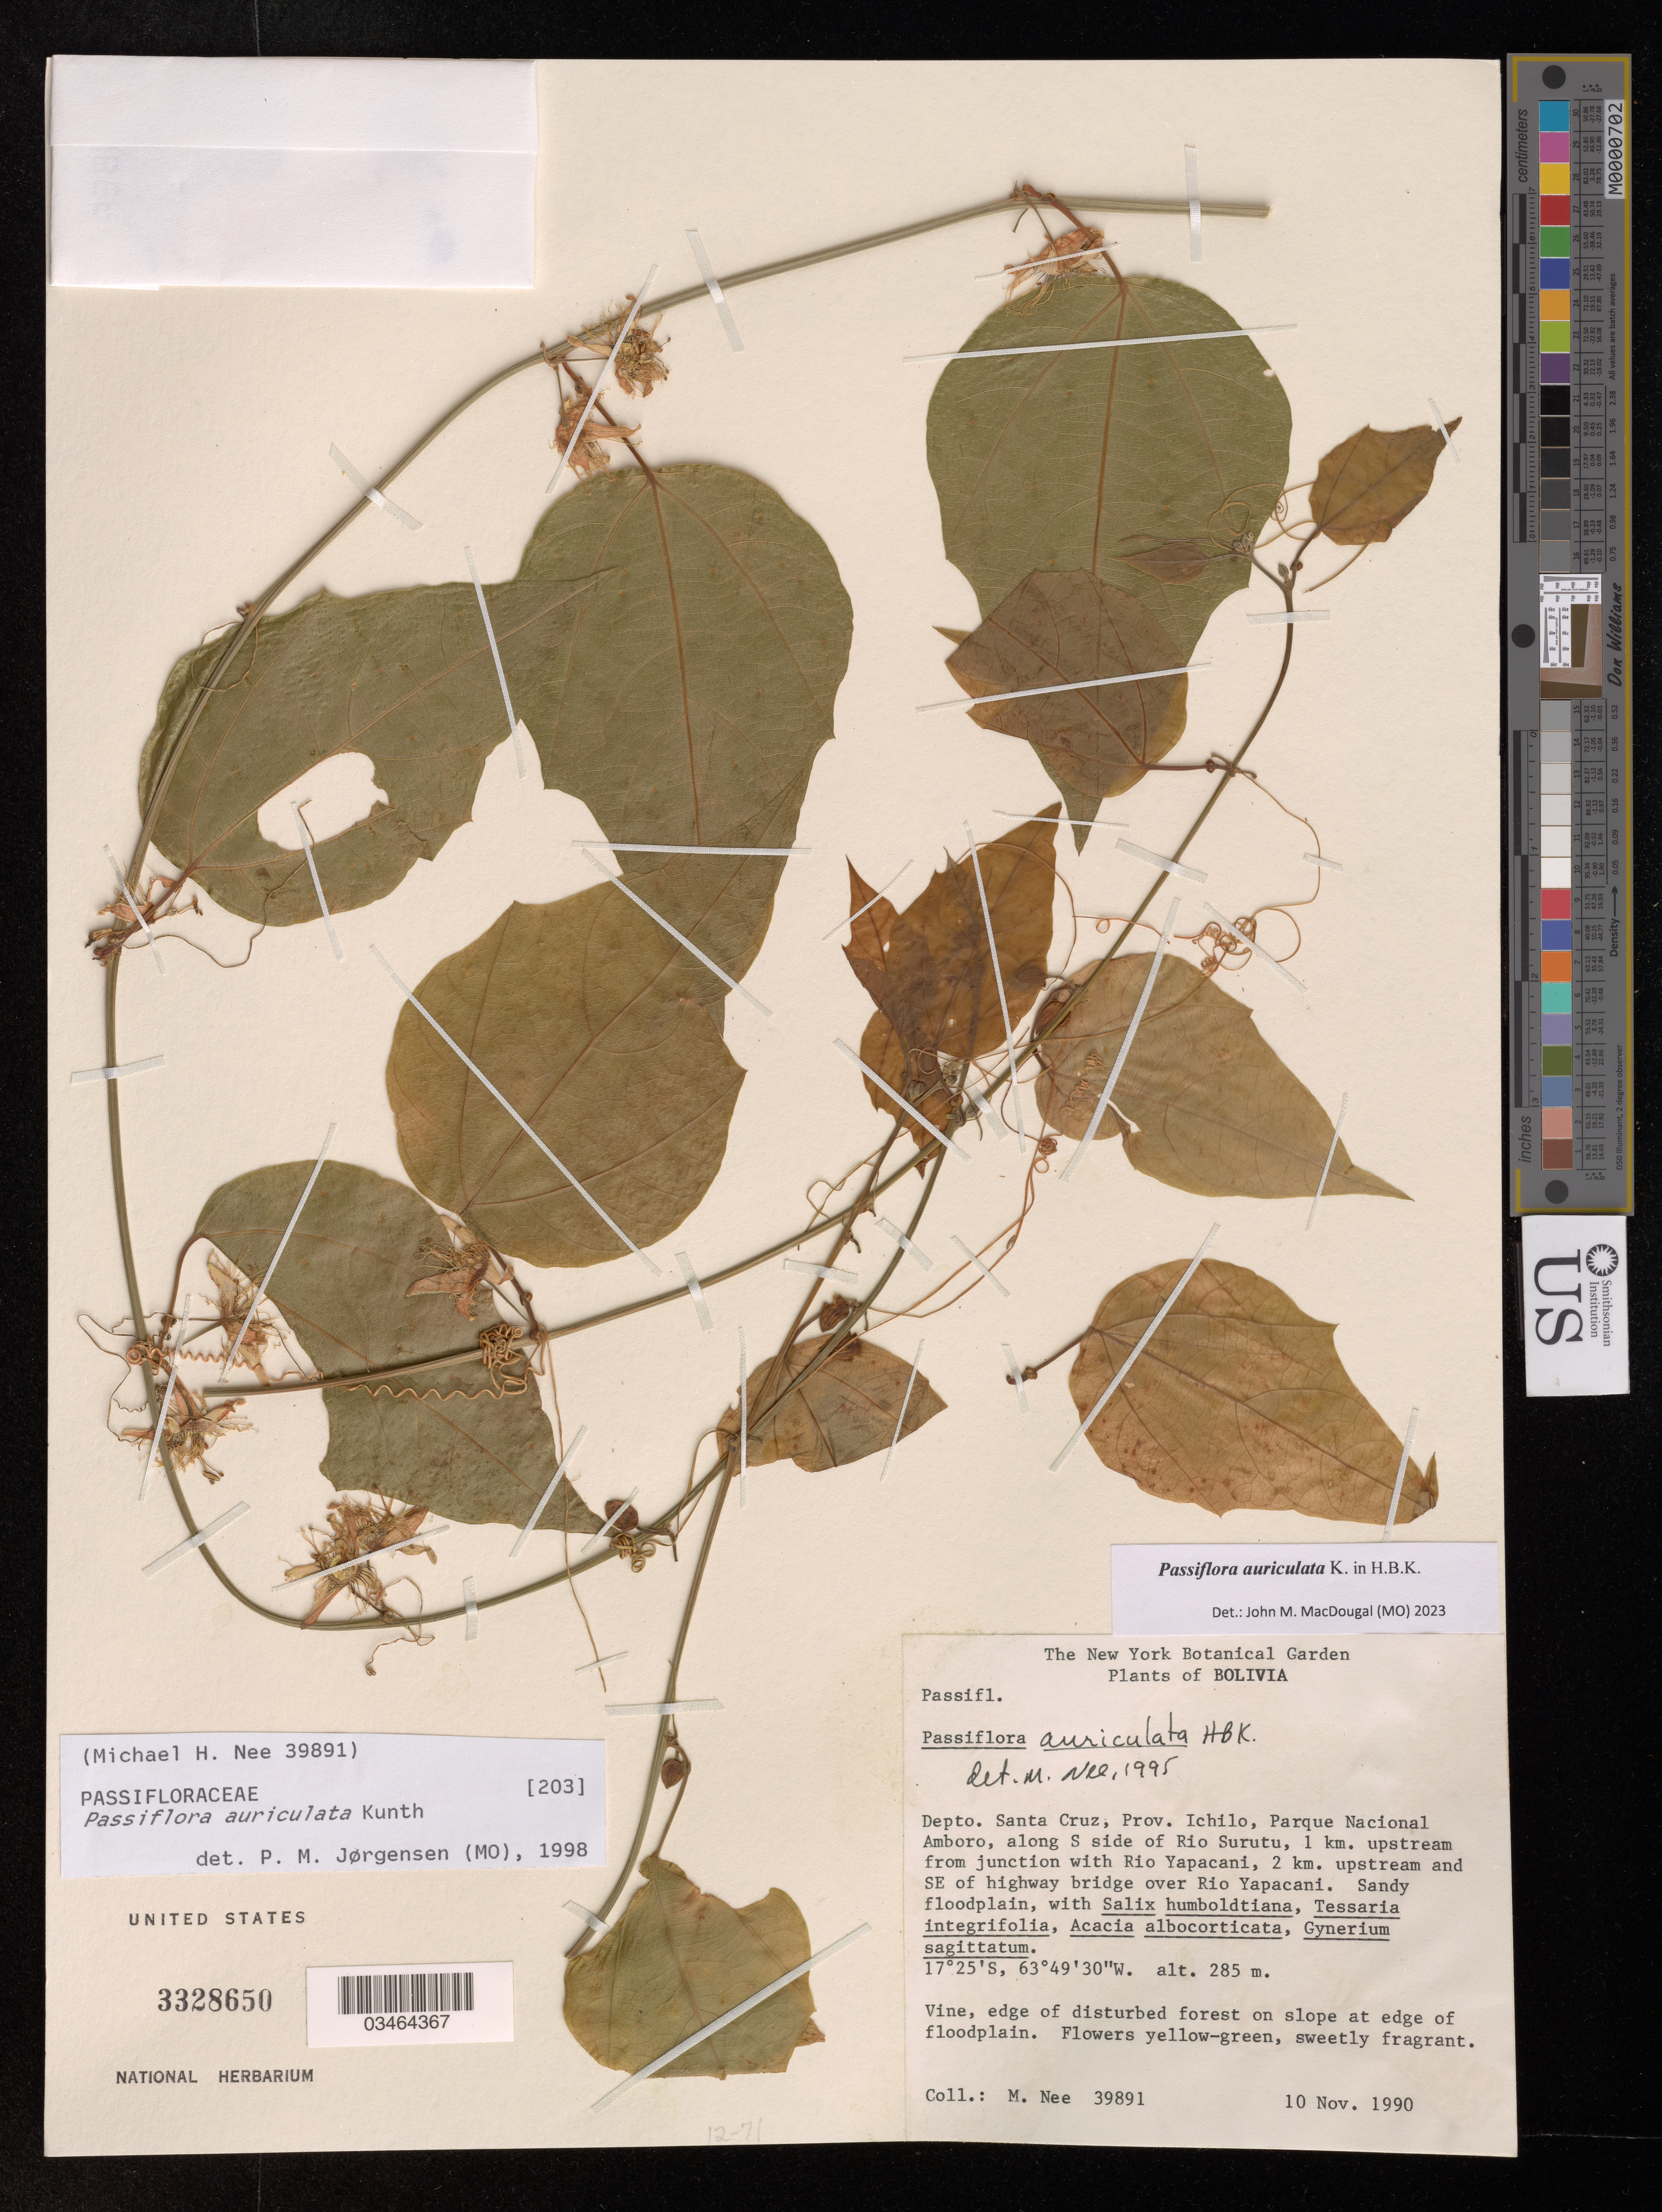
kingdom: Plantae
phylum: Tracheophyta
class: Magnoliopsida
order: Malpighiales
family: Passifloraceae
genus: Passiflora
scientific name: Passiflora auriculata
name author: Kunth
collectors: M. Nee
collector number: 39891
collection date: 1990-11-10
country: Bolivia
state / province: Santa Cruz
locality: Prov. Ichilo, Parque Nacional Amboro, along S side of Rio Surutu, 1 km. upstream from junction with Rio Yapacani, 2 km. upstream and SE of highway bridge over Rio Yapacani.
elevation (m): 285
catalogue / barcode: US 3328650